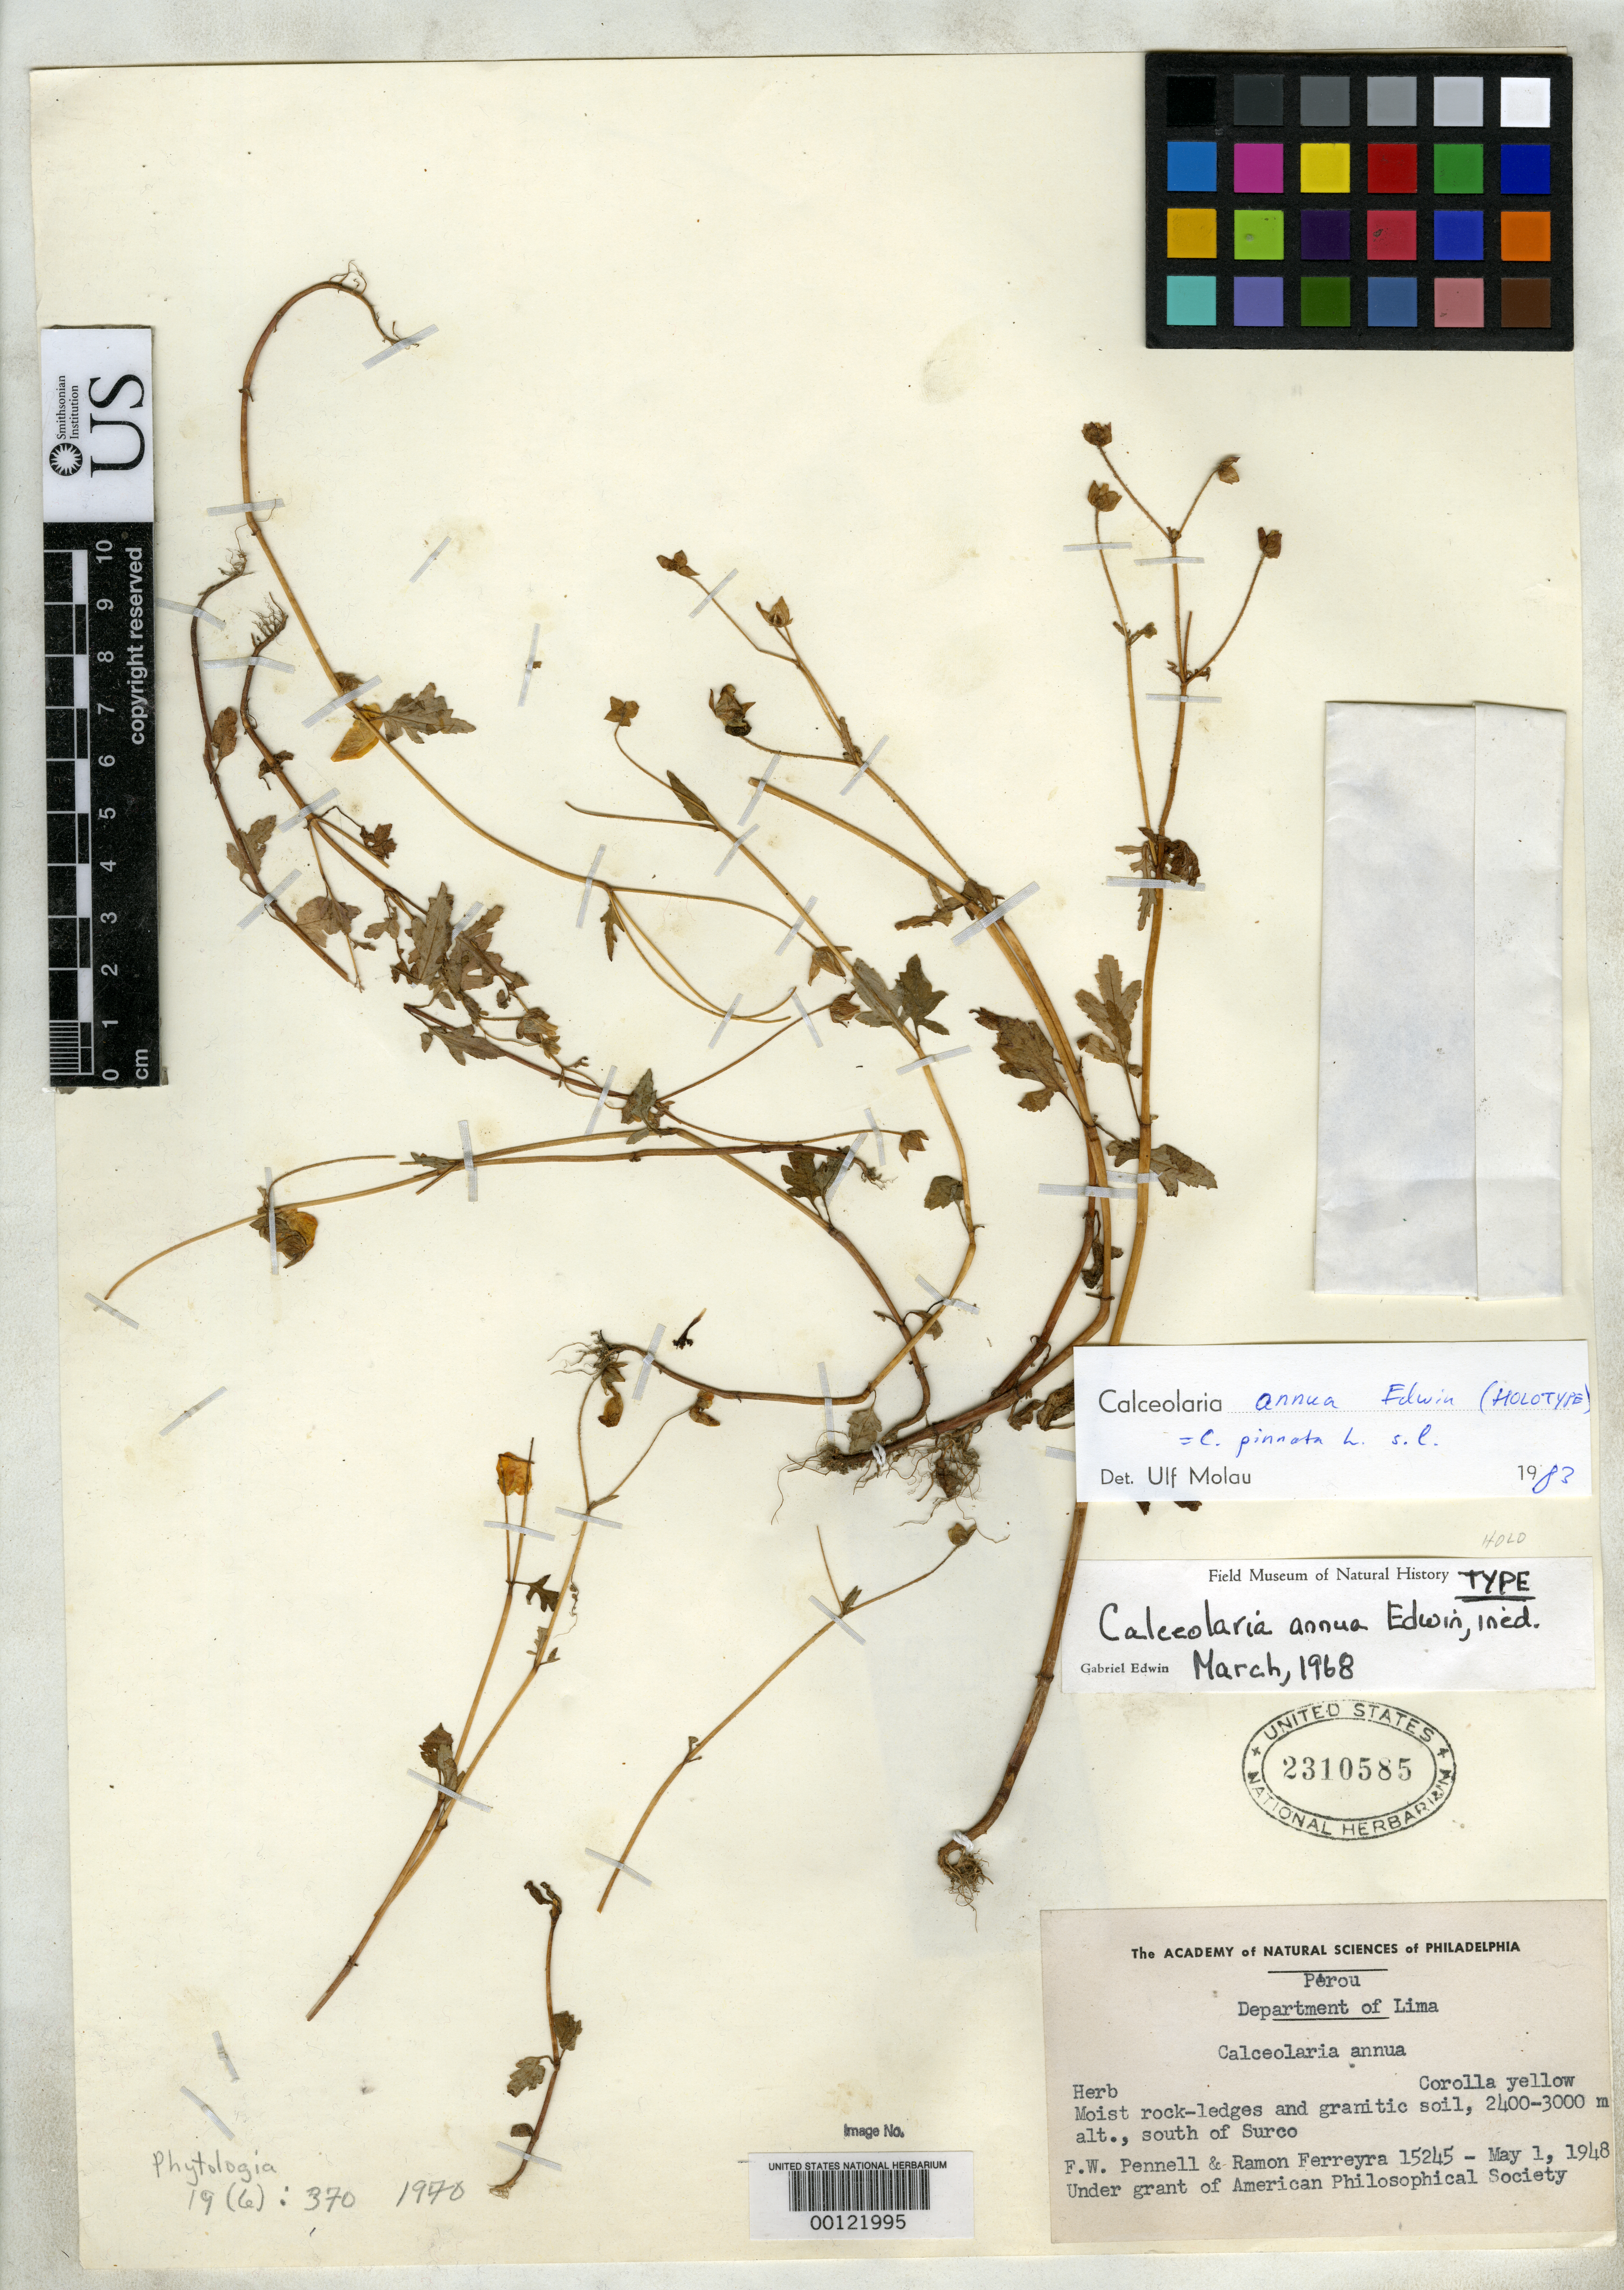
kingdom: Plantae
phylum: Tracheophyta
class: Magnoliopsida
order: Lamiales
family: Calceolariaceae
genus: Calceolaria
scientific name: Calceolaria annua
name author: Edwin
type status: Holotype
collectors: F. W. Pennell & R. A. Ferreyra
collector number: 15245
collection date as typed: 01 May 1948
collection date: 1948-05-01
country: Peru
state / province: Lima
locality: Surco.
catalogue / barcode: US 2310585